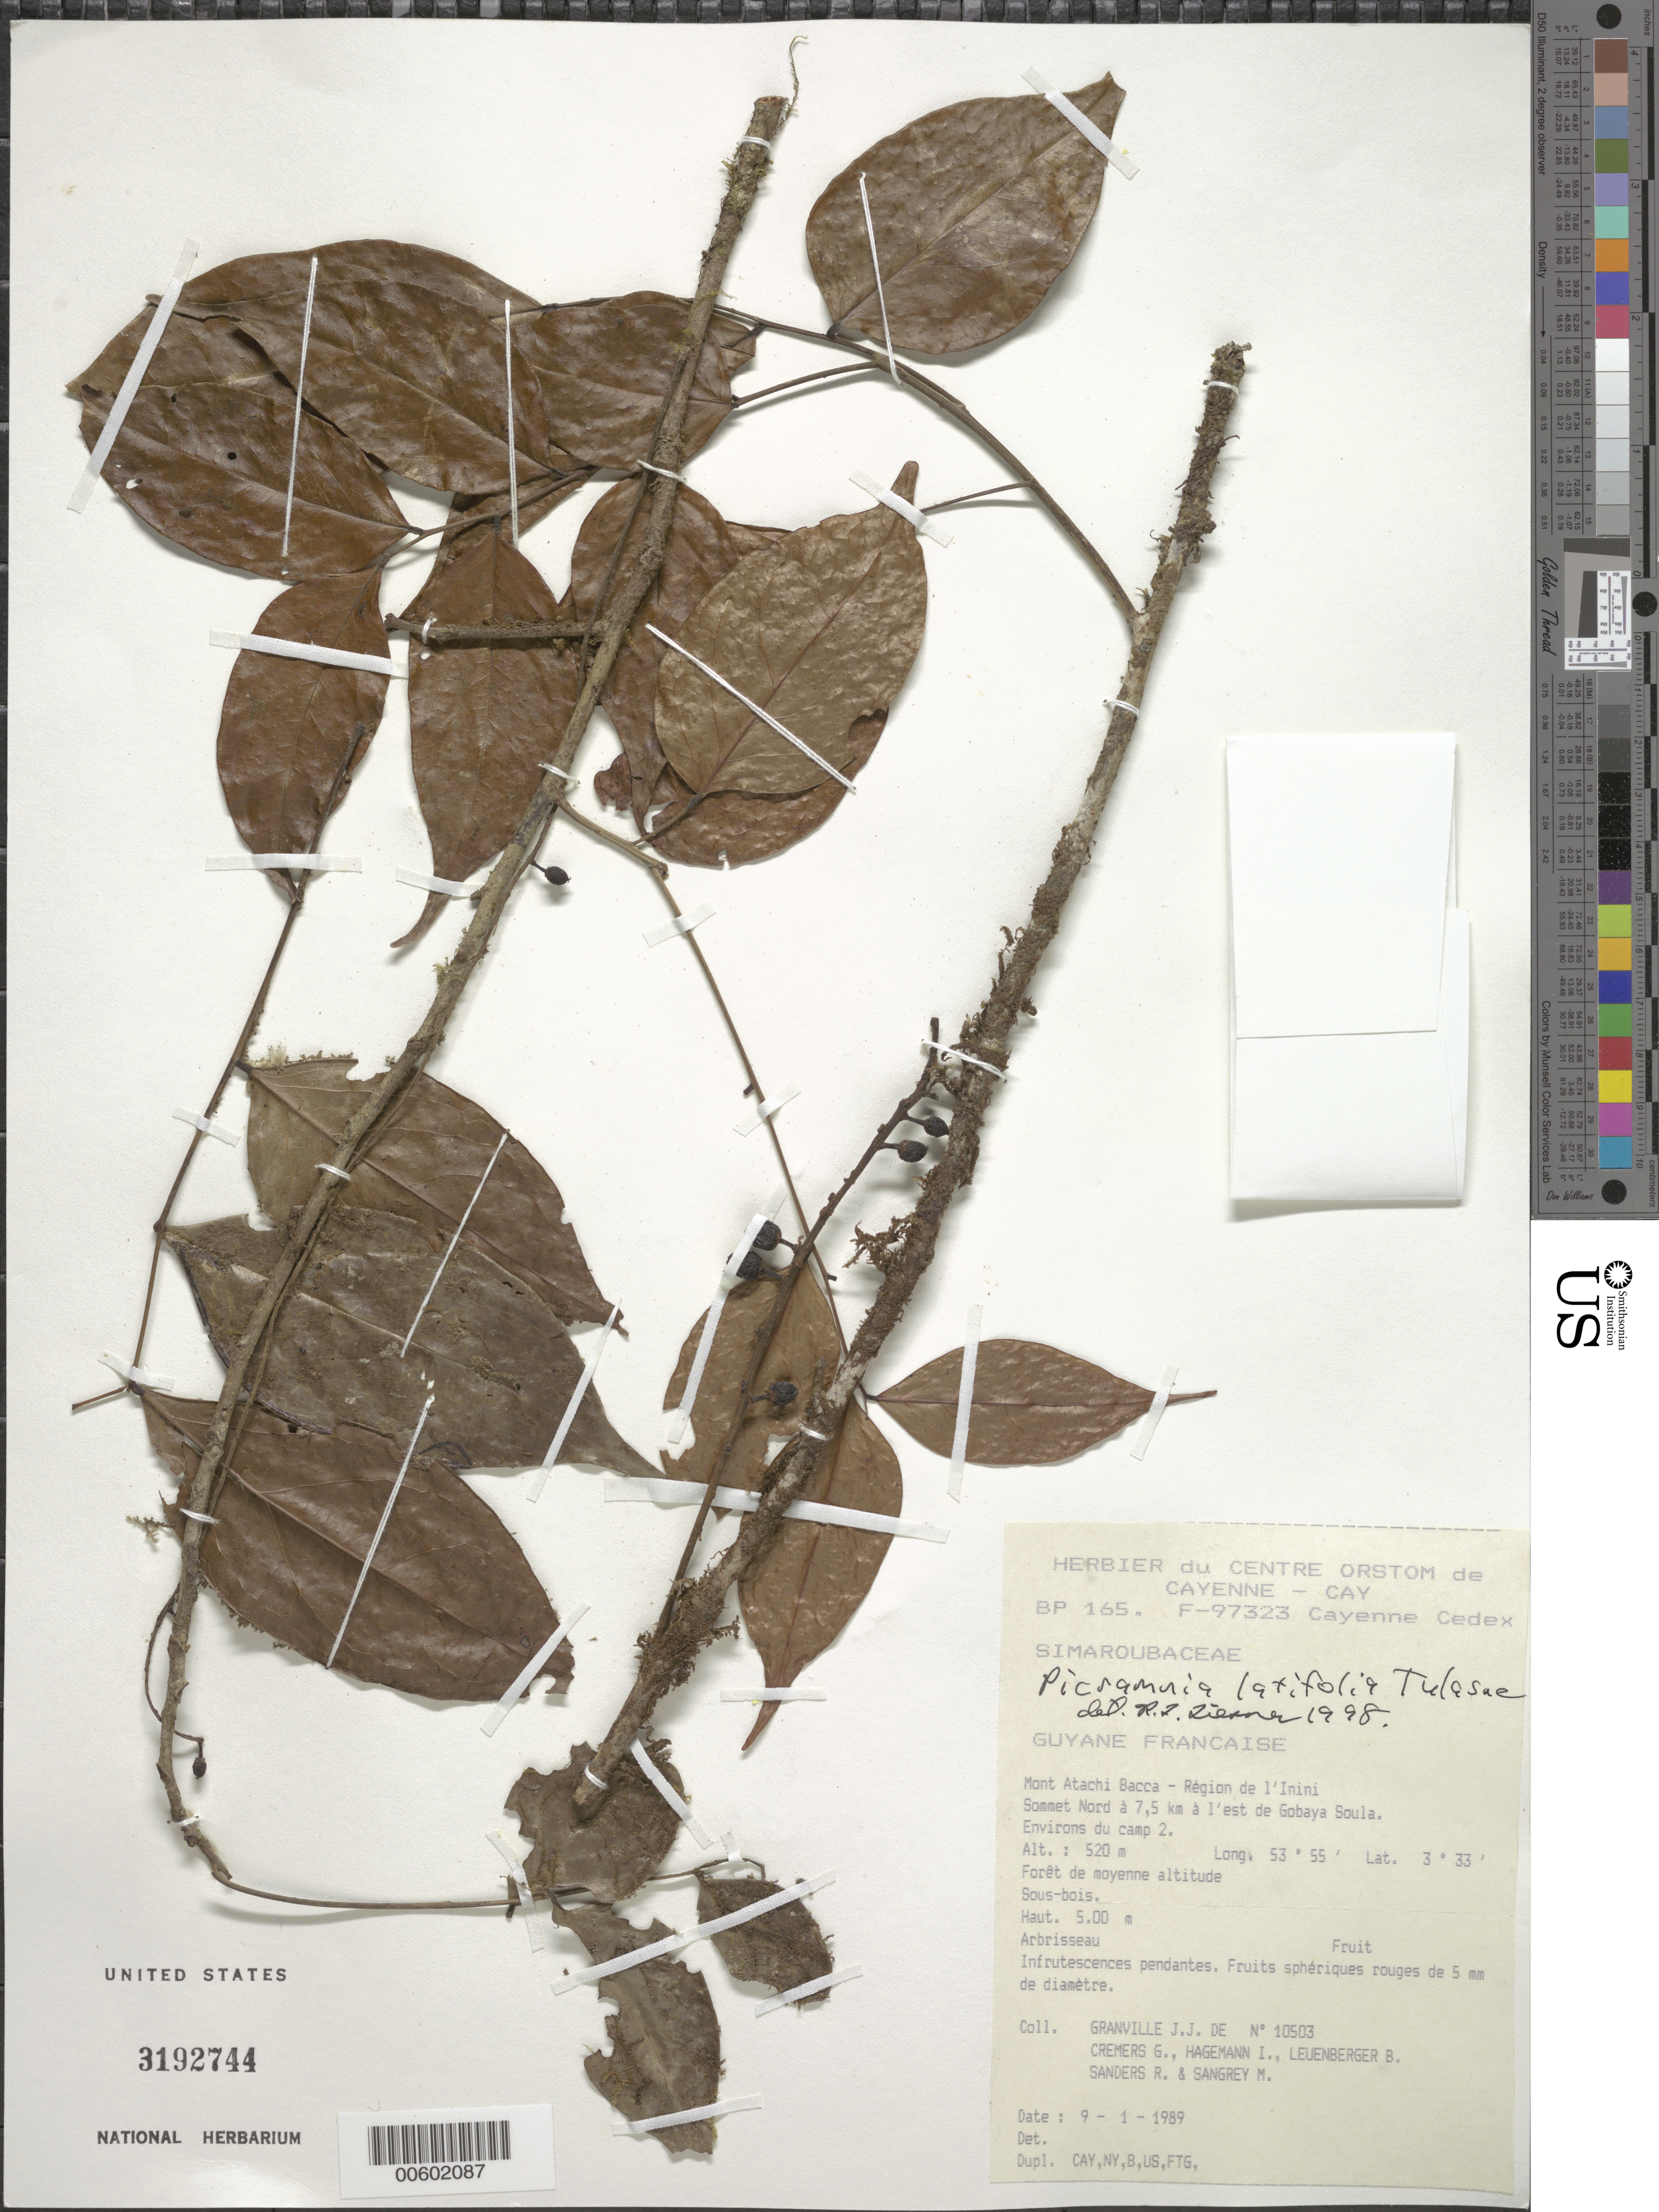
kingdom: Plantae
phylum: Tracheophyta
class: Magnoliopsida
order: Picramniales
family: Picramniaceae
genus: Picramnia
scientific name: Picramnia latifolia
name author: Tul.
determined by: Liesner, R. L.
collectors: J.-J. de Granville, G. Cremers, J. Hagemann, B. E. Leuenberger & M. S. Sangrey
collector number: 10503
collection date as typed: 9-Jan-89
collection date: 1989-01-09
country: French Guiana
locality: Mont Atachi Bacca, région de l'Inini. Sommet nord, a 7.5 km a l'est de Gobaya Soula. Env. du camp 2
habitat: Med height forest, understory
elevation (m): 520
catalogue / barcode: US 3192744